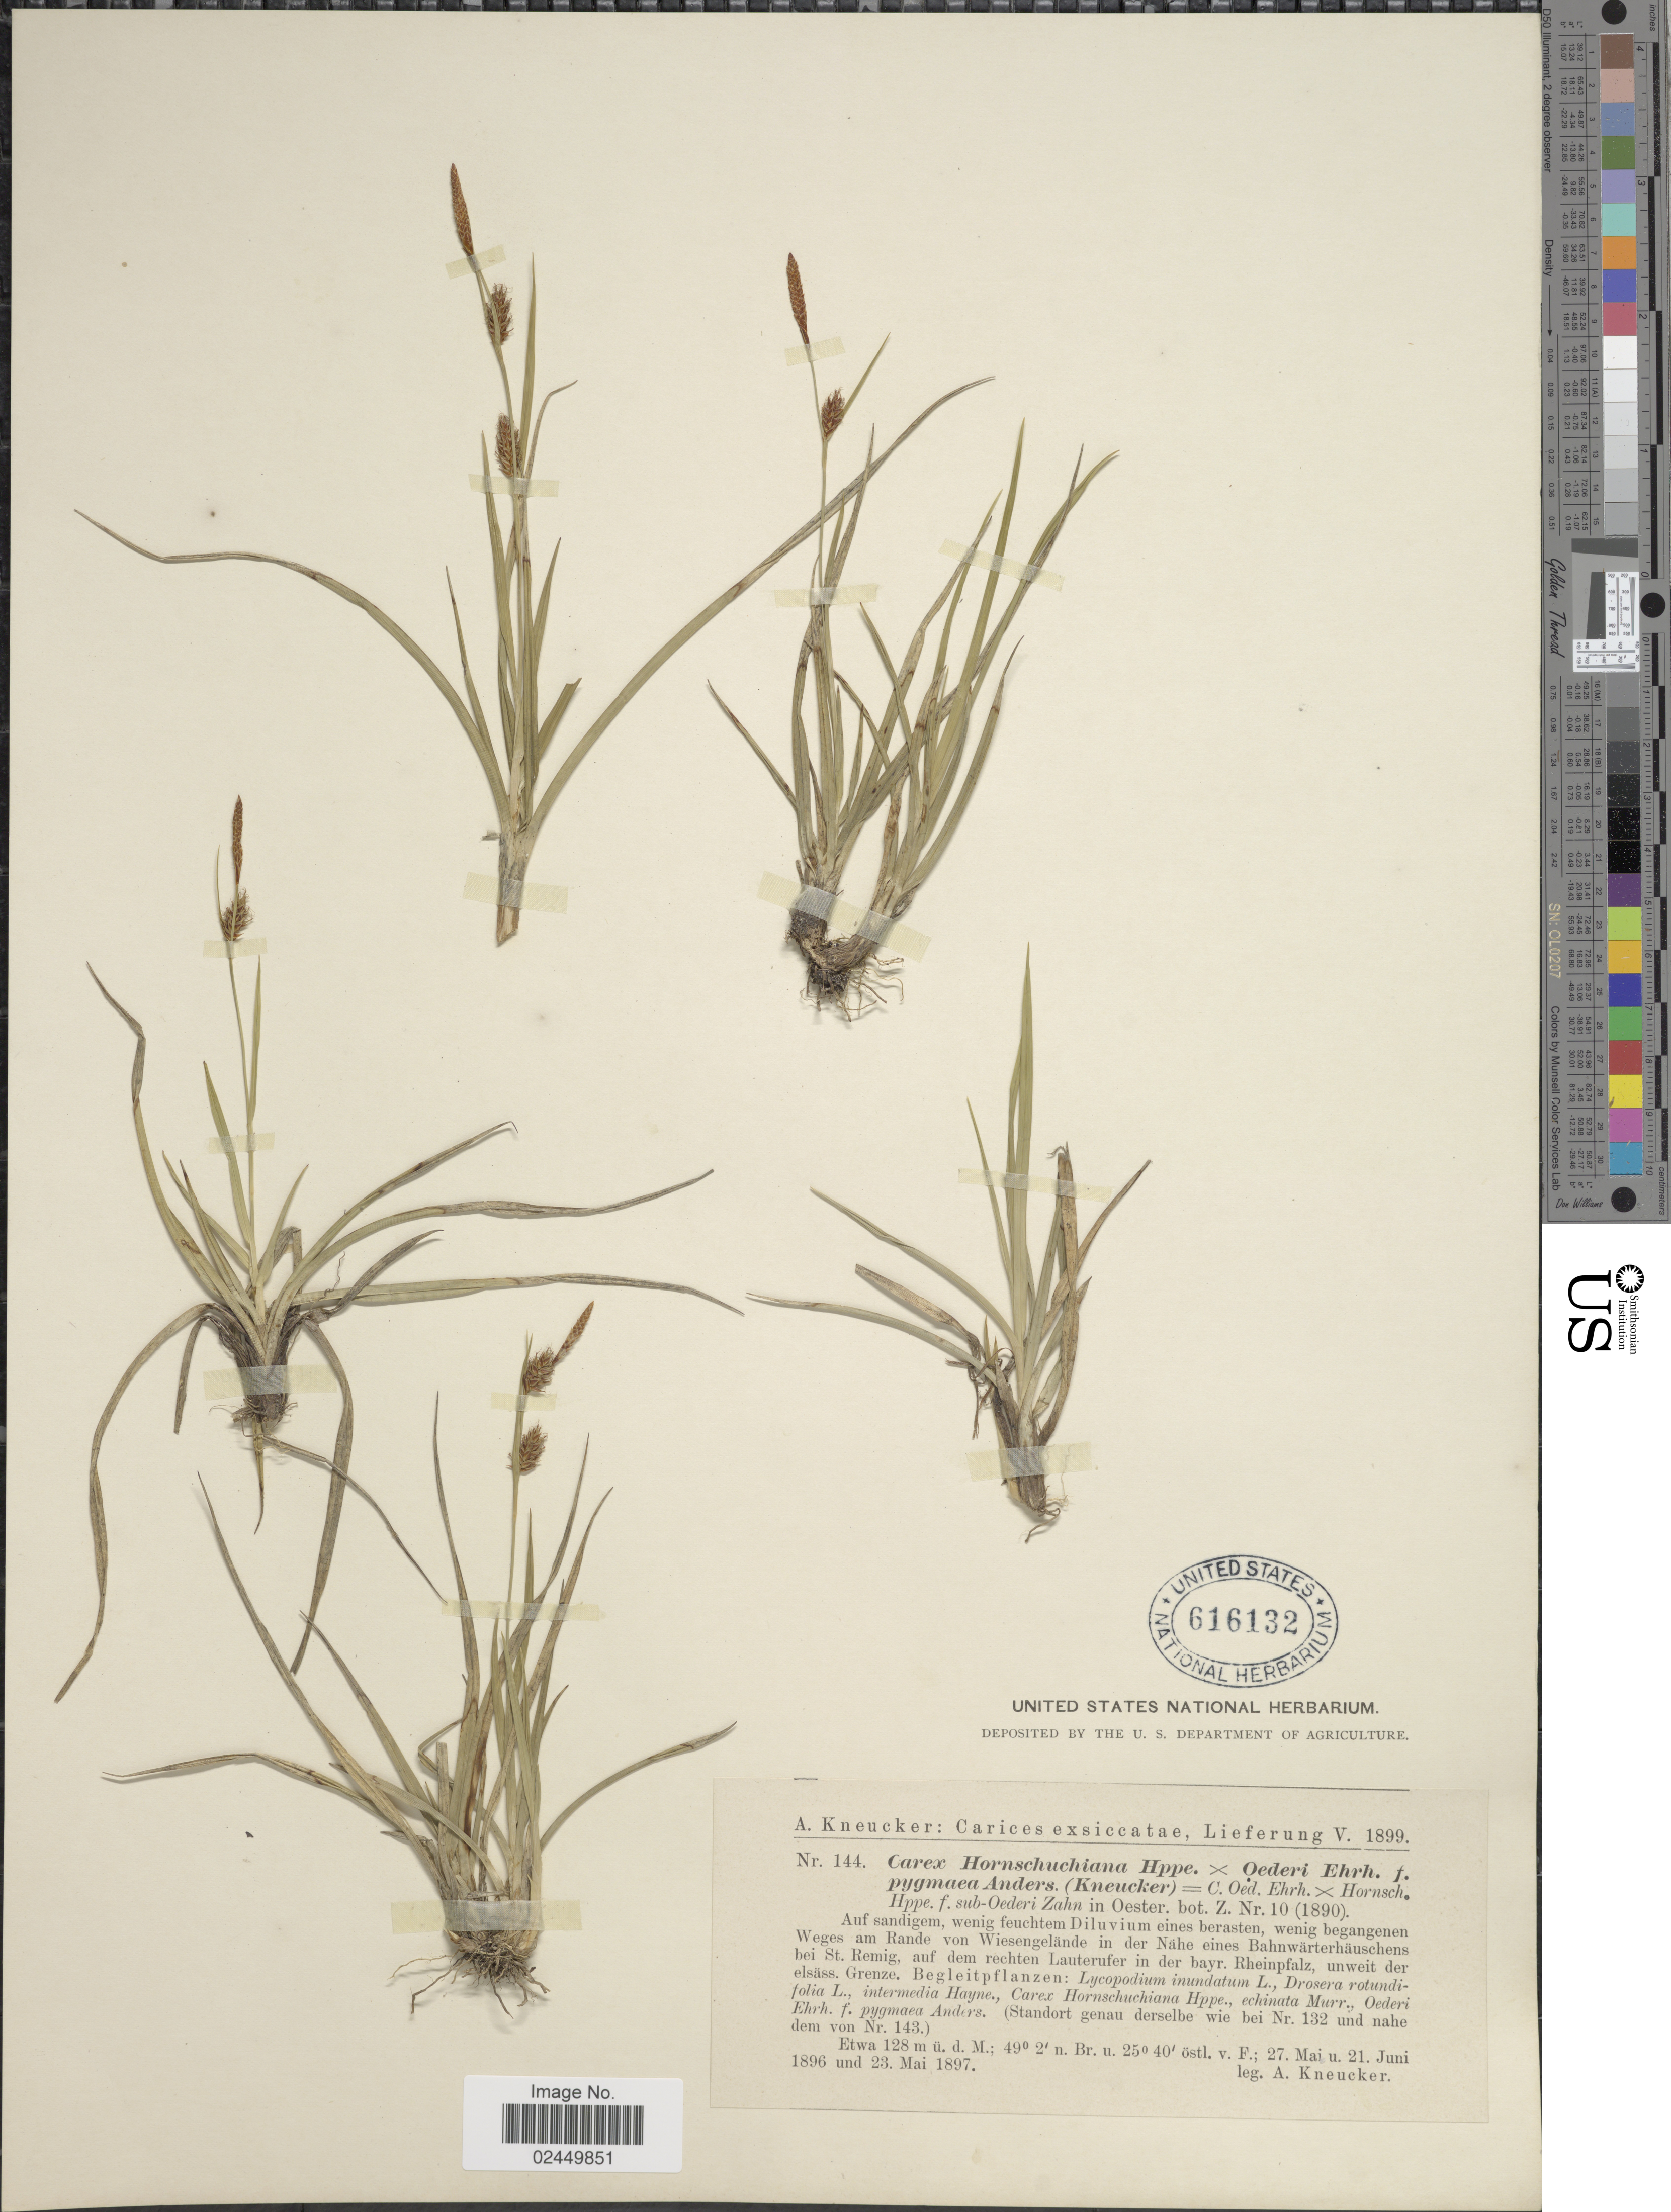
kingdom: Plantae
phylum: Tracheophyta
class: Liliopsida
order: Poales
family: Cyperaceae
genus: Carex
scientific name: Carex hostiana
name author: DC.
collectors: A. Kneucker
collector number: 144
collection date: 1896-05-27/1897-05-23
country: Germany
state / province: Rhineland-Palatinate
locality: Auf sandigen, wenig feuchtem Diluvium eines berasten, wenig begangenen Weges am Rande von Wiesenglände in der Nähe eines Bahnwärterhäuschens bei St. Remig, auf dem rechten Lauterufer in der bayr. Rheinpfalz, unweit der elsäss. Grenze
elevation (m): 128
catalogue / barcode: US 616132